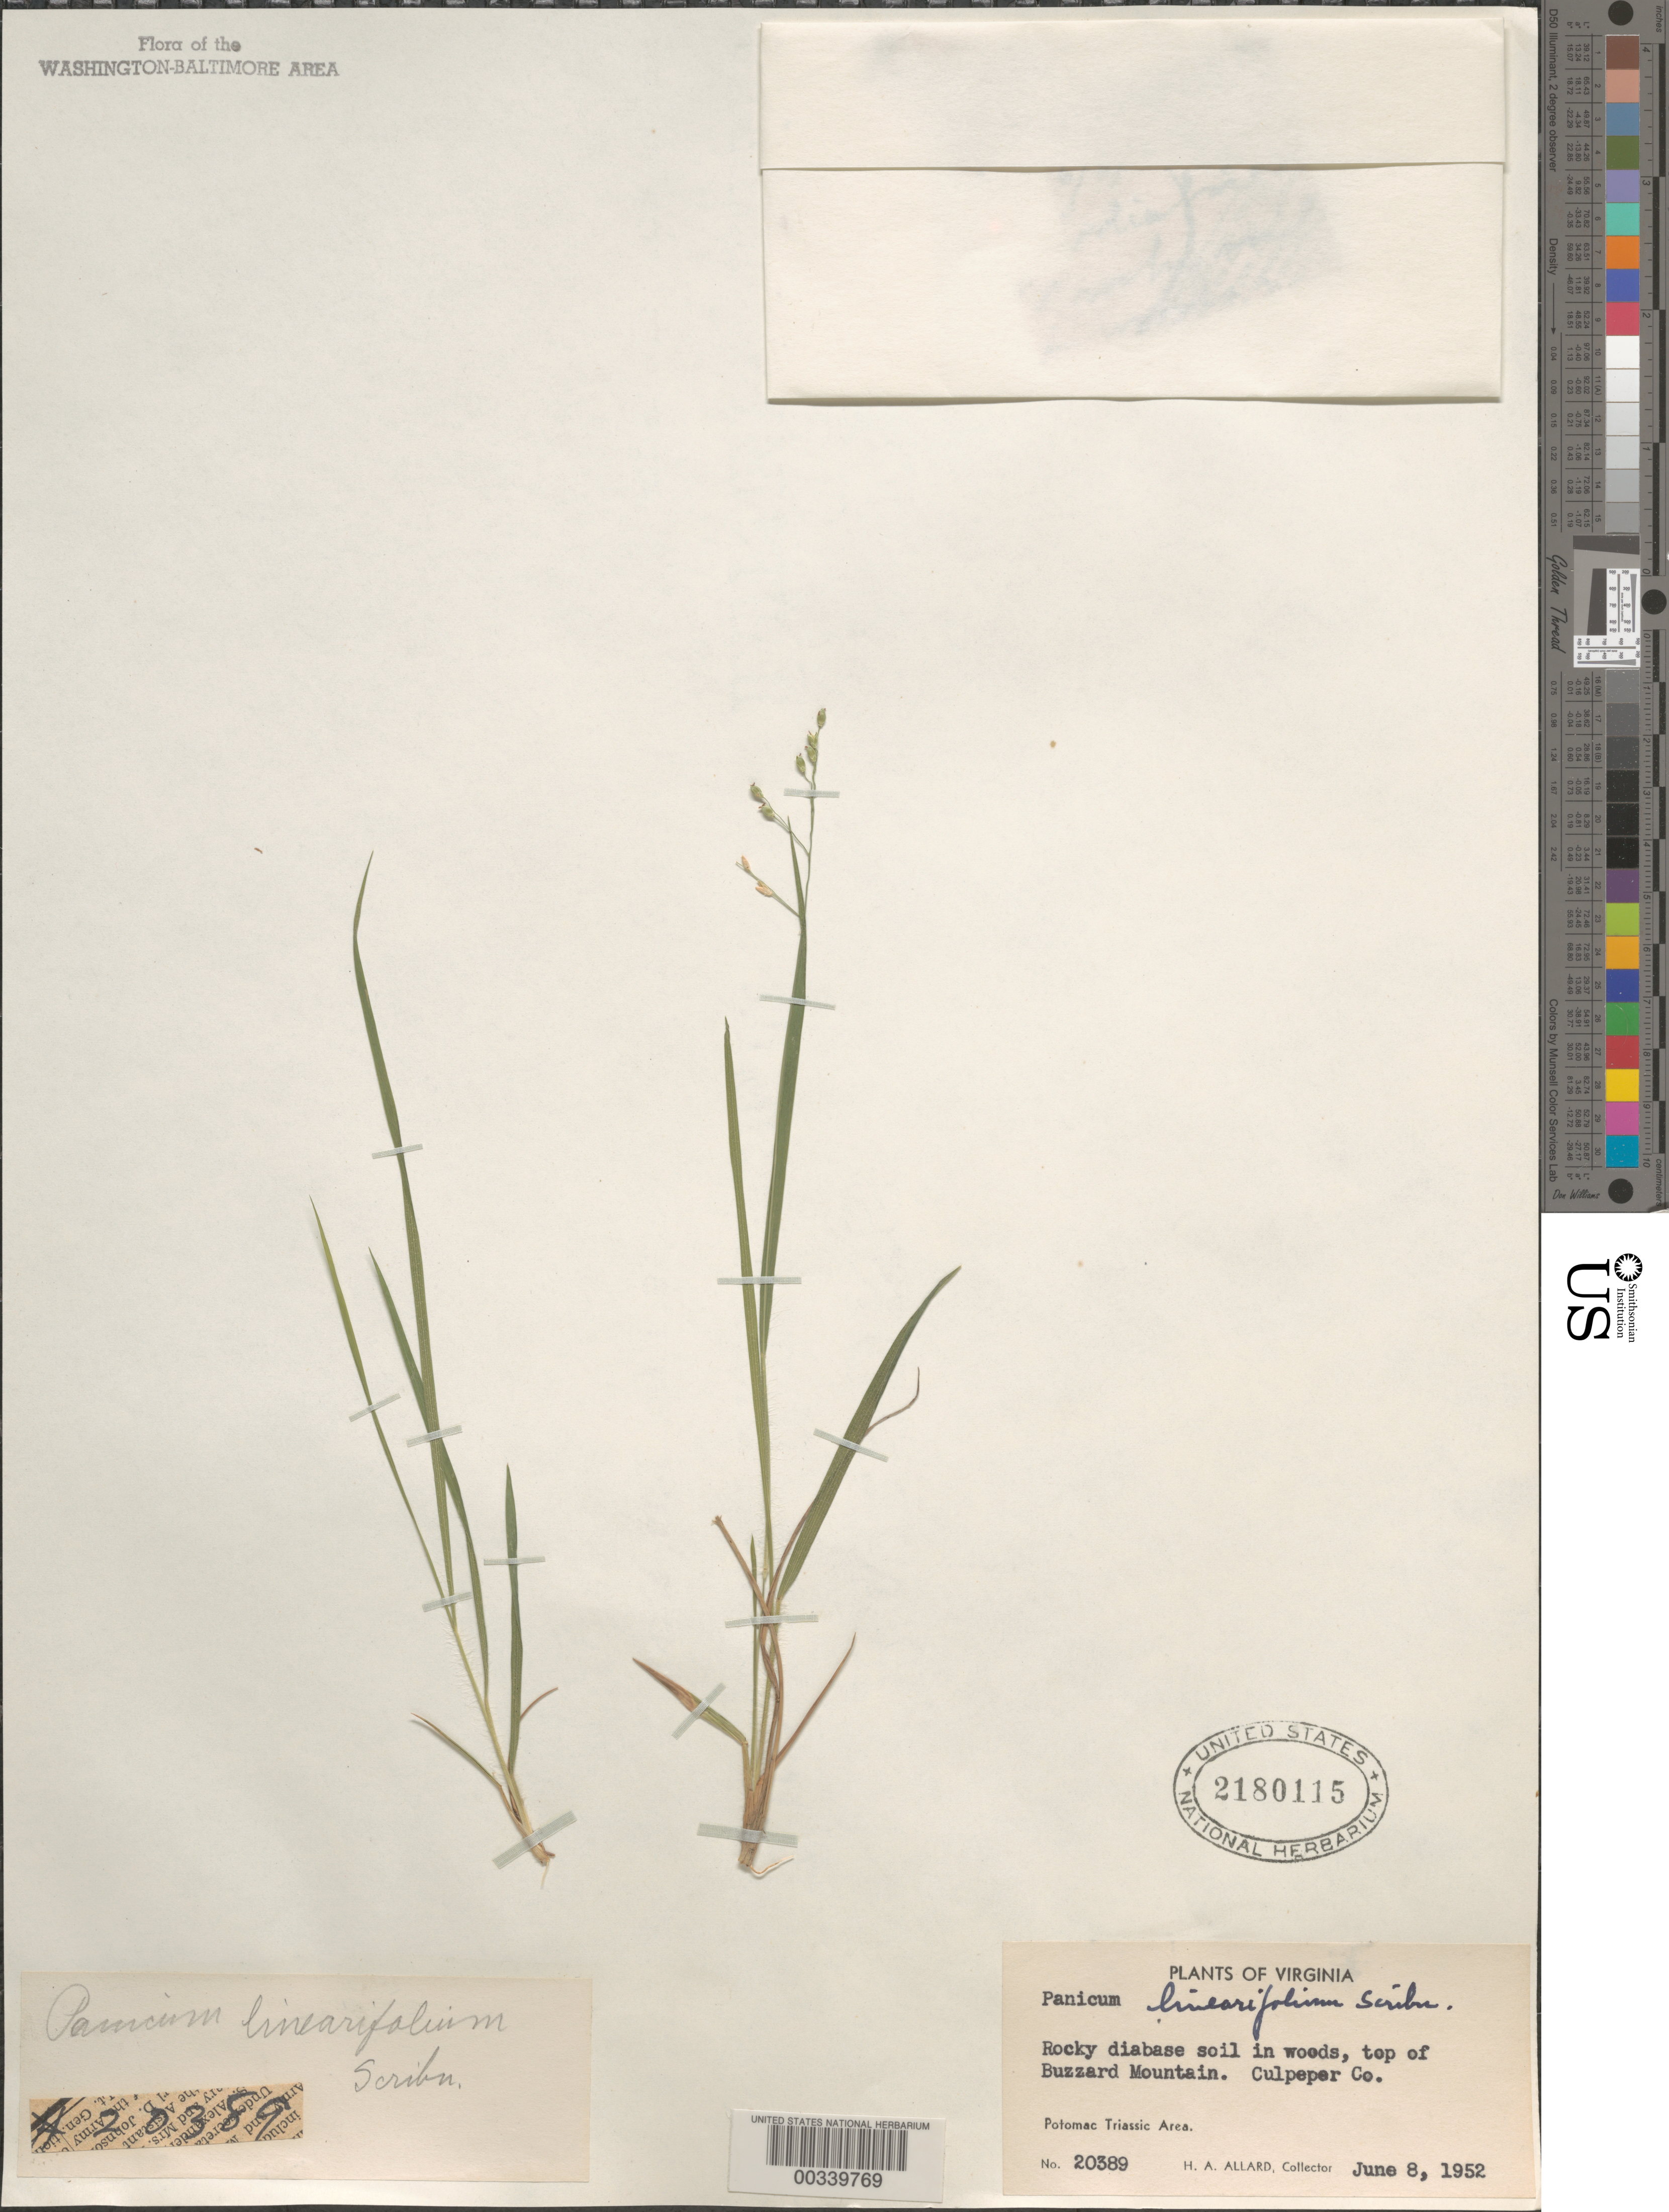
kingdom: Plantae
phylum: Tracheophyta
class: Liliopsida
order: Poales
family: Poaceae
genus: Dichanthelium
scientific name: Dichanthelium linearifolium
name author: (Scribn.) Gould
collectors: H. A. Allard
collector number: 20389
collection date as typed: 08 Jun 1952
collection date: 1952-06-08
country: United States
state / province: Virginia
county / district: Culpeper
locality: Buzzard Mountain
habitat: In woods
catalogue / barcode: US 2180115